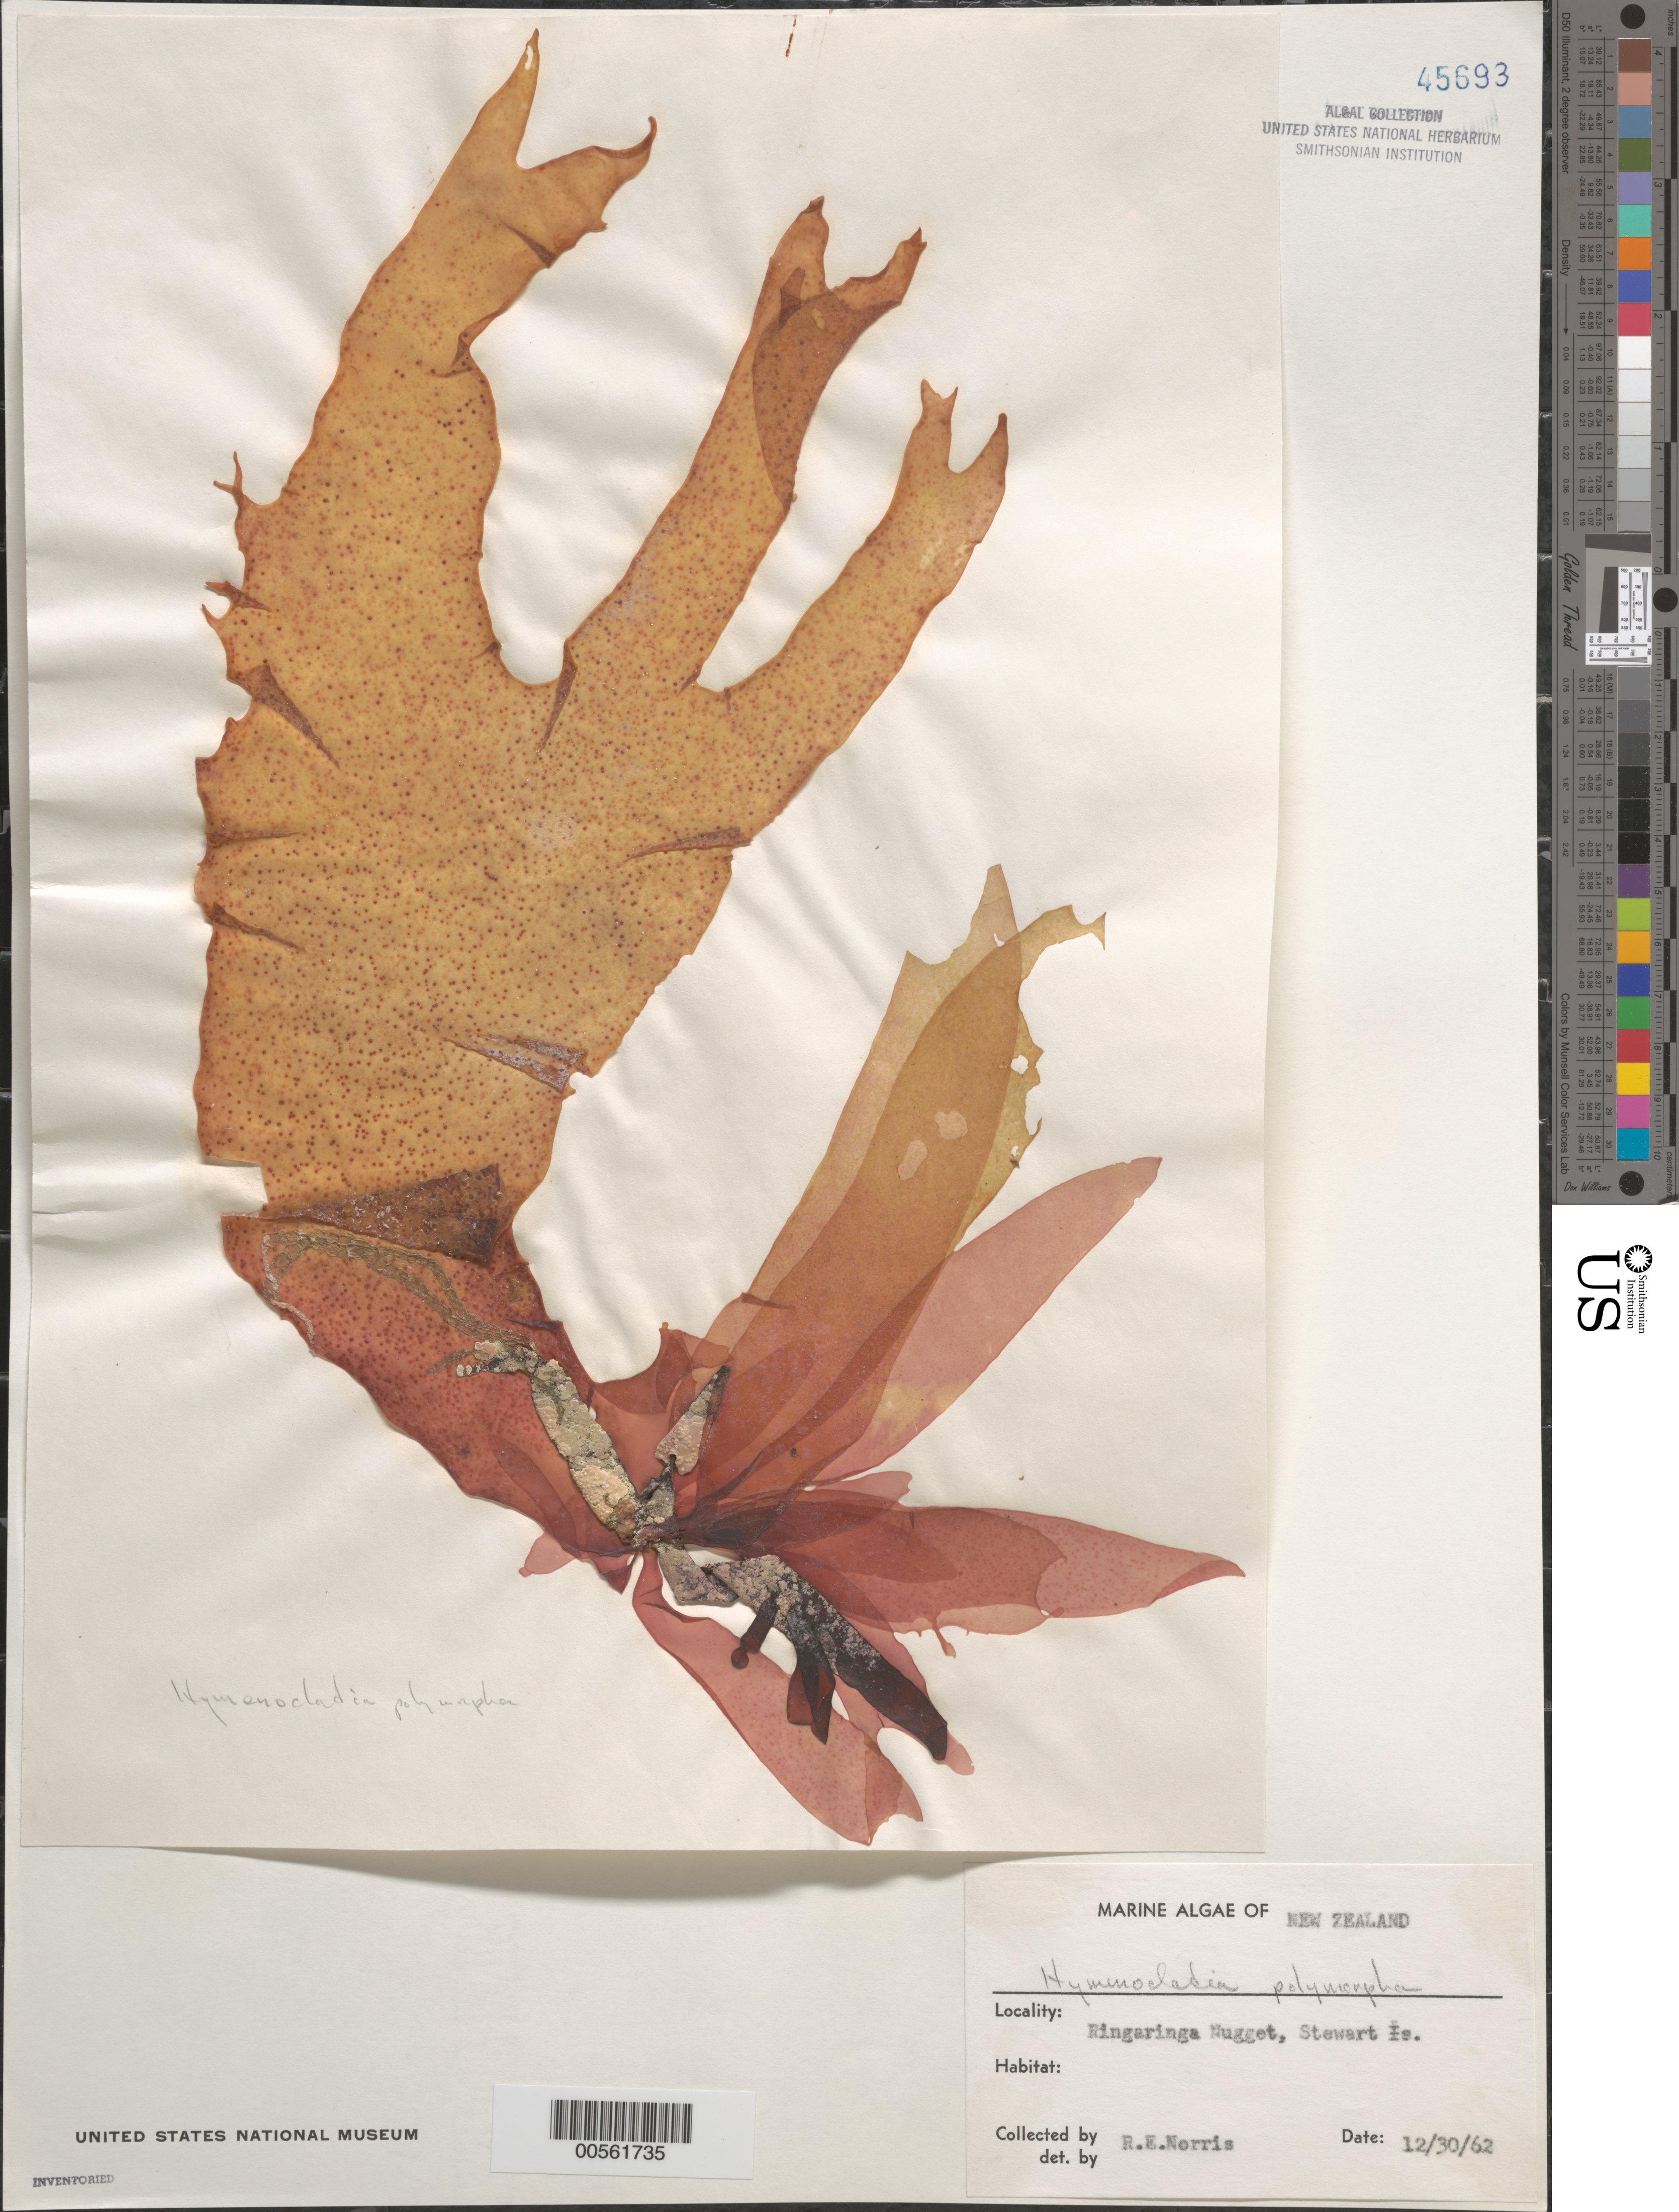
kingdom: Plantae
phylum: Rhodophyta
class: Florideophyceae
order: Rhodymeniales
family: Hymenocladiaceae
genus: Hymenocladia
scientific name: Hymenocladia chondricola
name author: (Sonder) J.A. Lewis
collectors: R. E. Norris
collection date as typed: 30 Dec 1962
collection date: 1962-12-30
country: New Zealand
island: Stewart Island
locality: Ringaringa Nugget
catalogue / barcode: US 45693